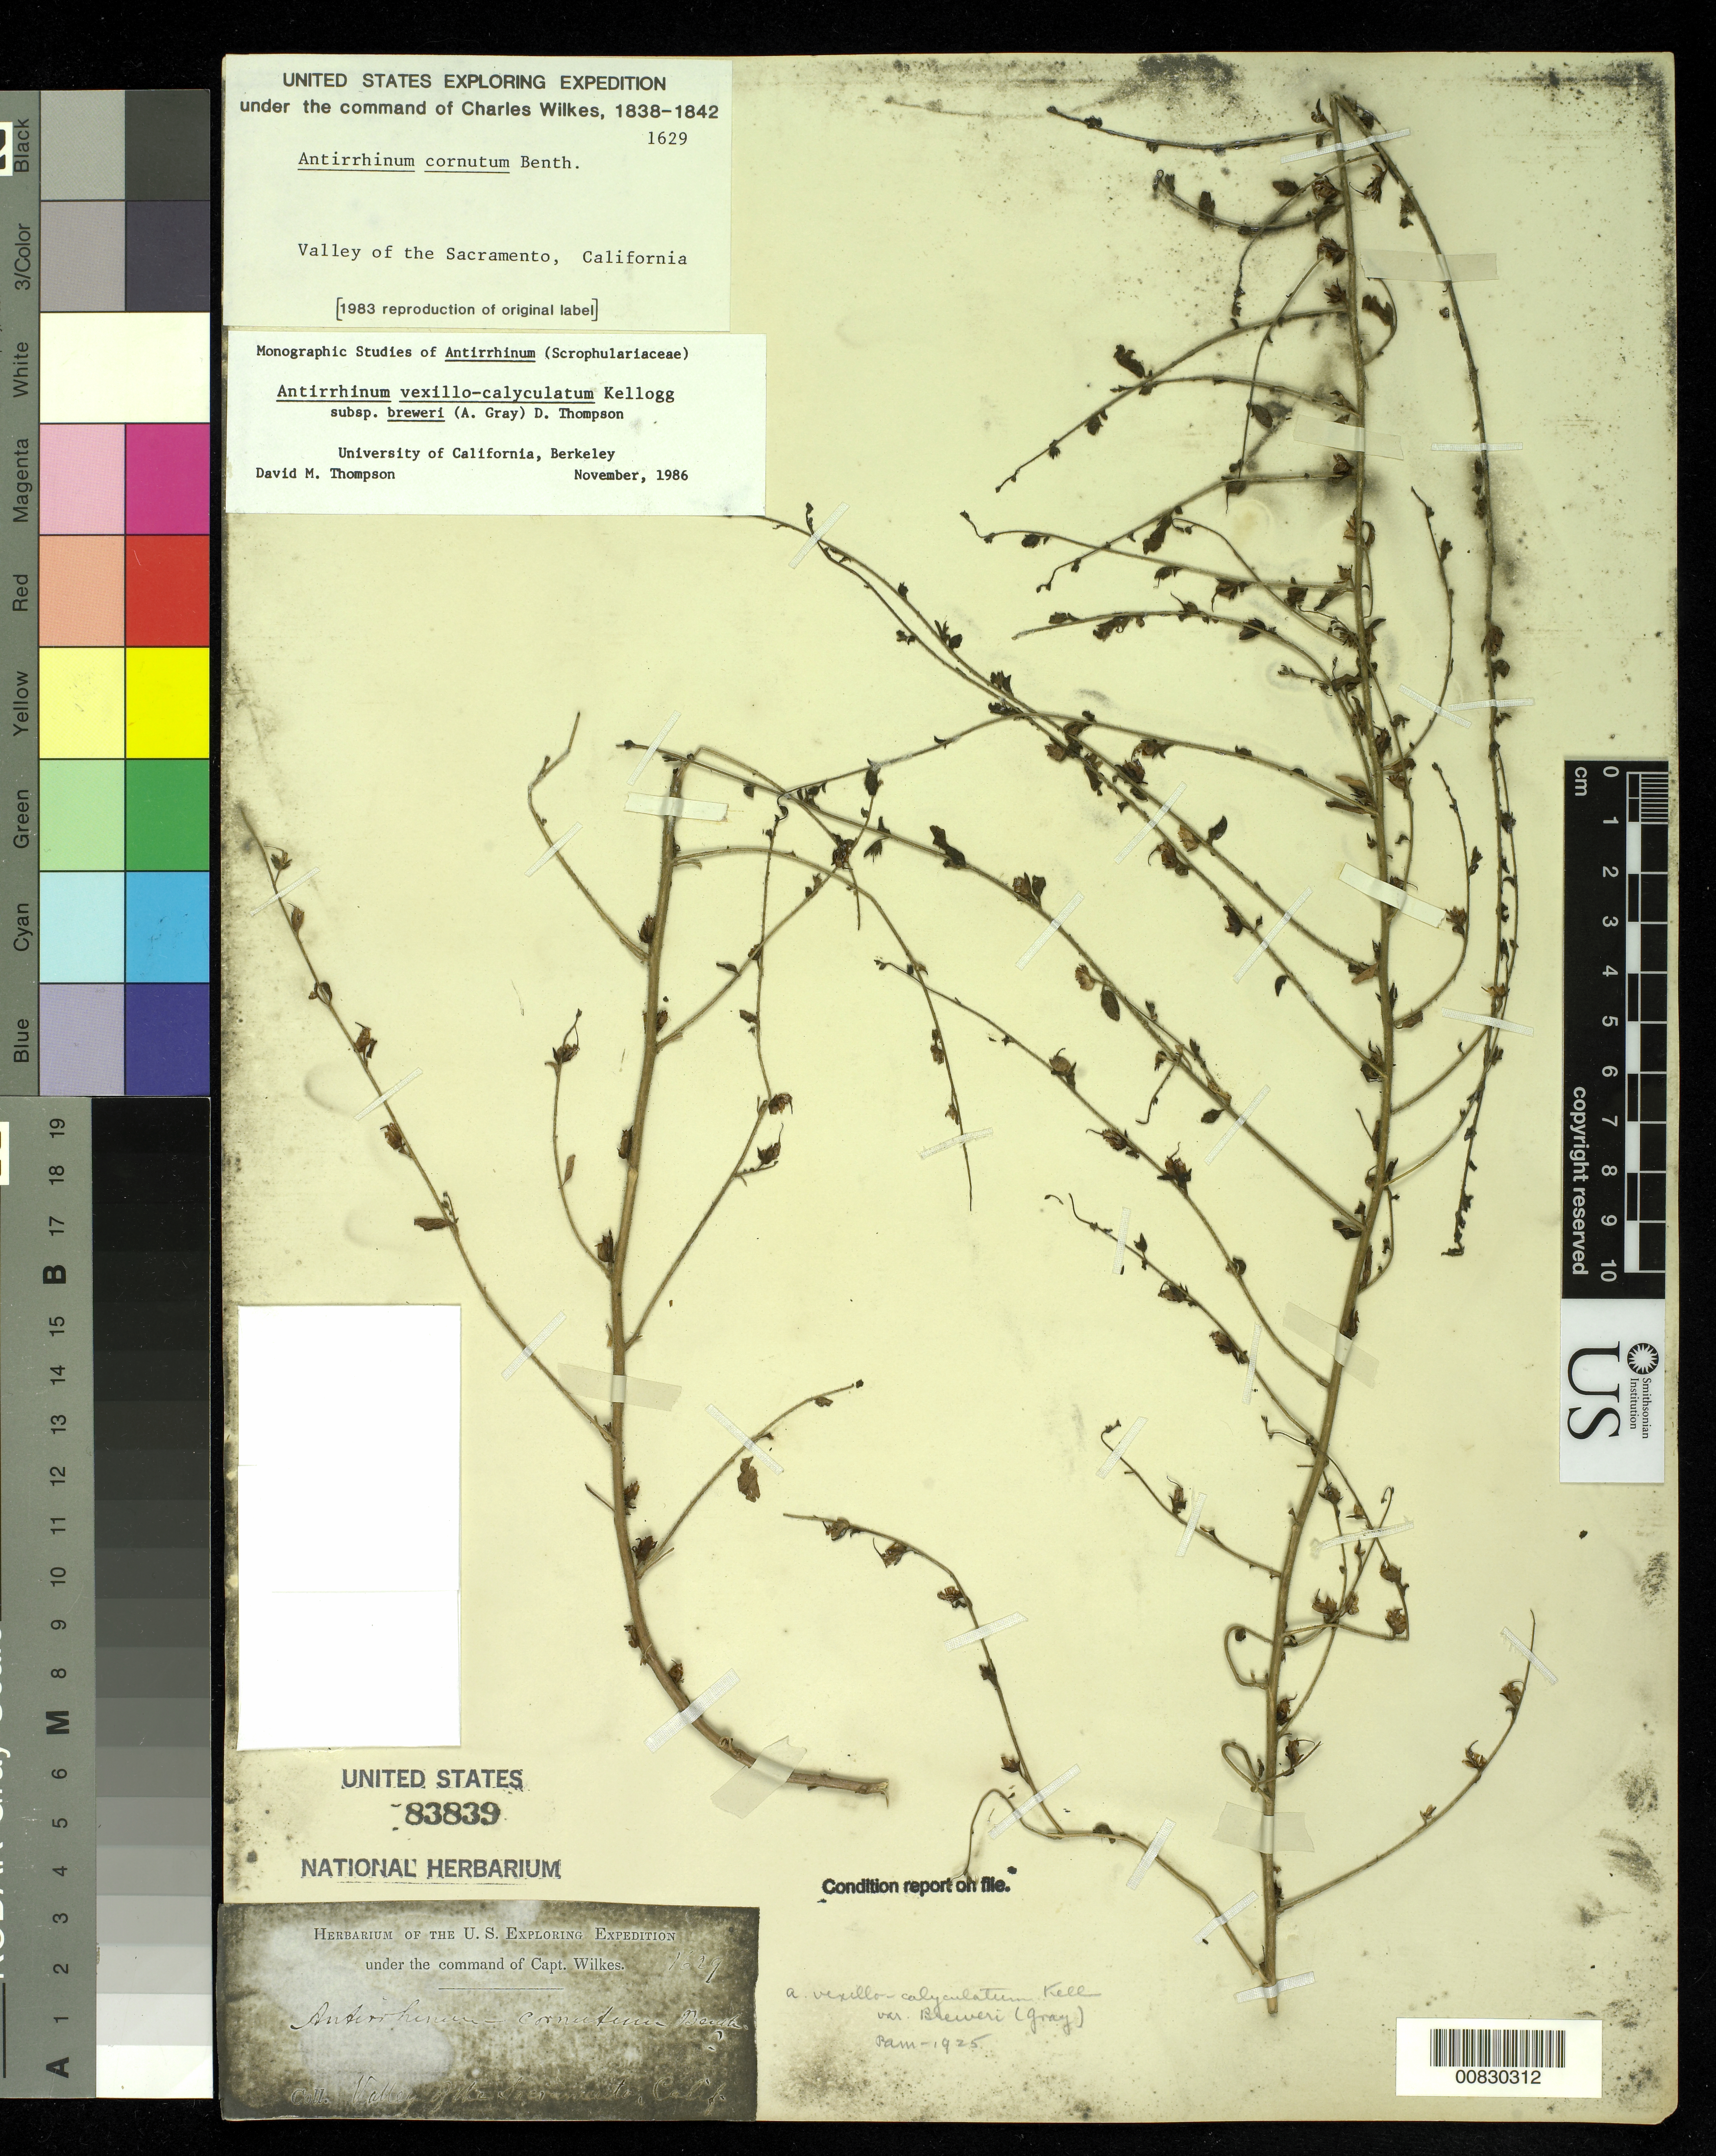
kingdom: Plantae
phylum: Tracheophyta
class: Magnoliopsida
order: Lamiales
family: Plantaginaceae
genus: Antirrhinum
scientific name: Antirrhinum vexillocalyculatum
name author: Kellogg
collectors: Wilkes Explor. Exped.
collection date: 1838/1842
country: United States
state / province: California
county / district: Sacramento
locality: Sacramento Valley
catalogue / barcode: US 83839